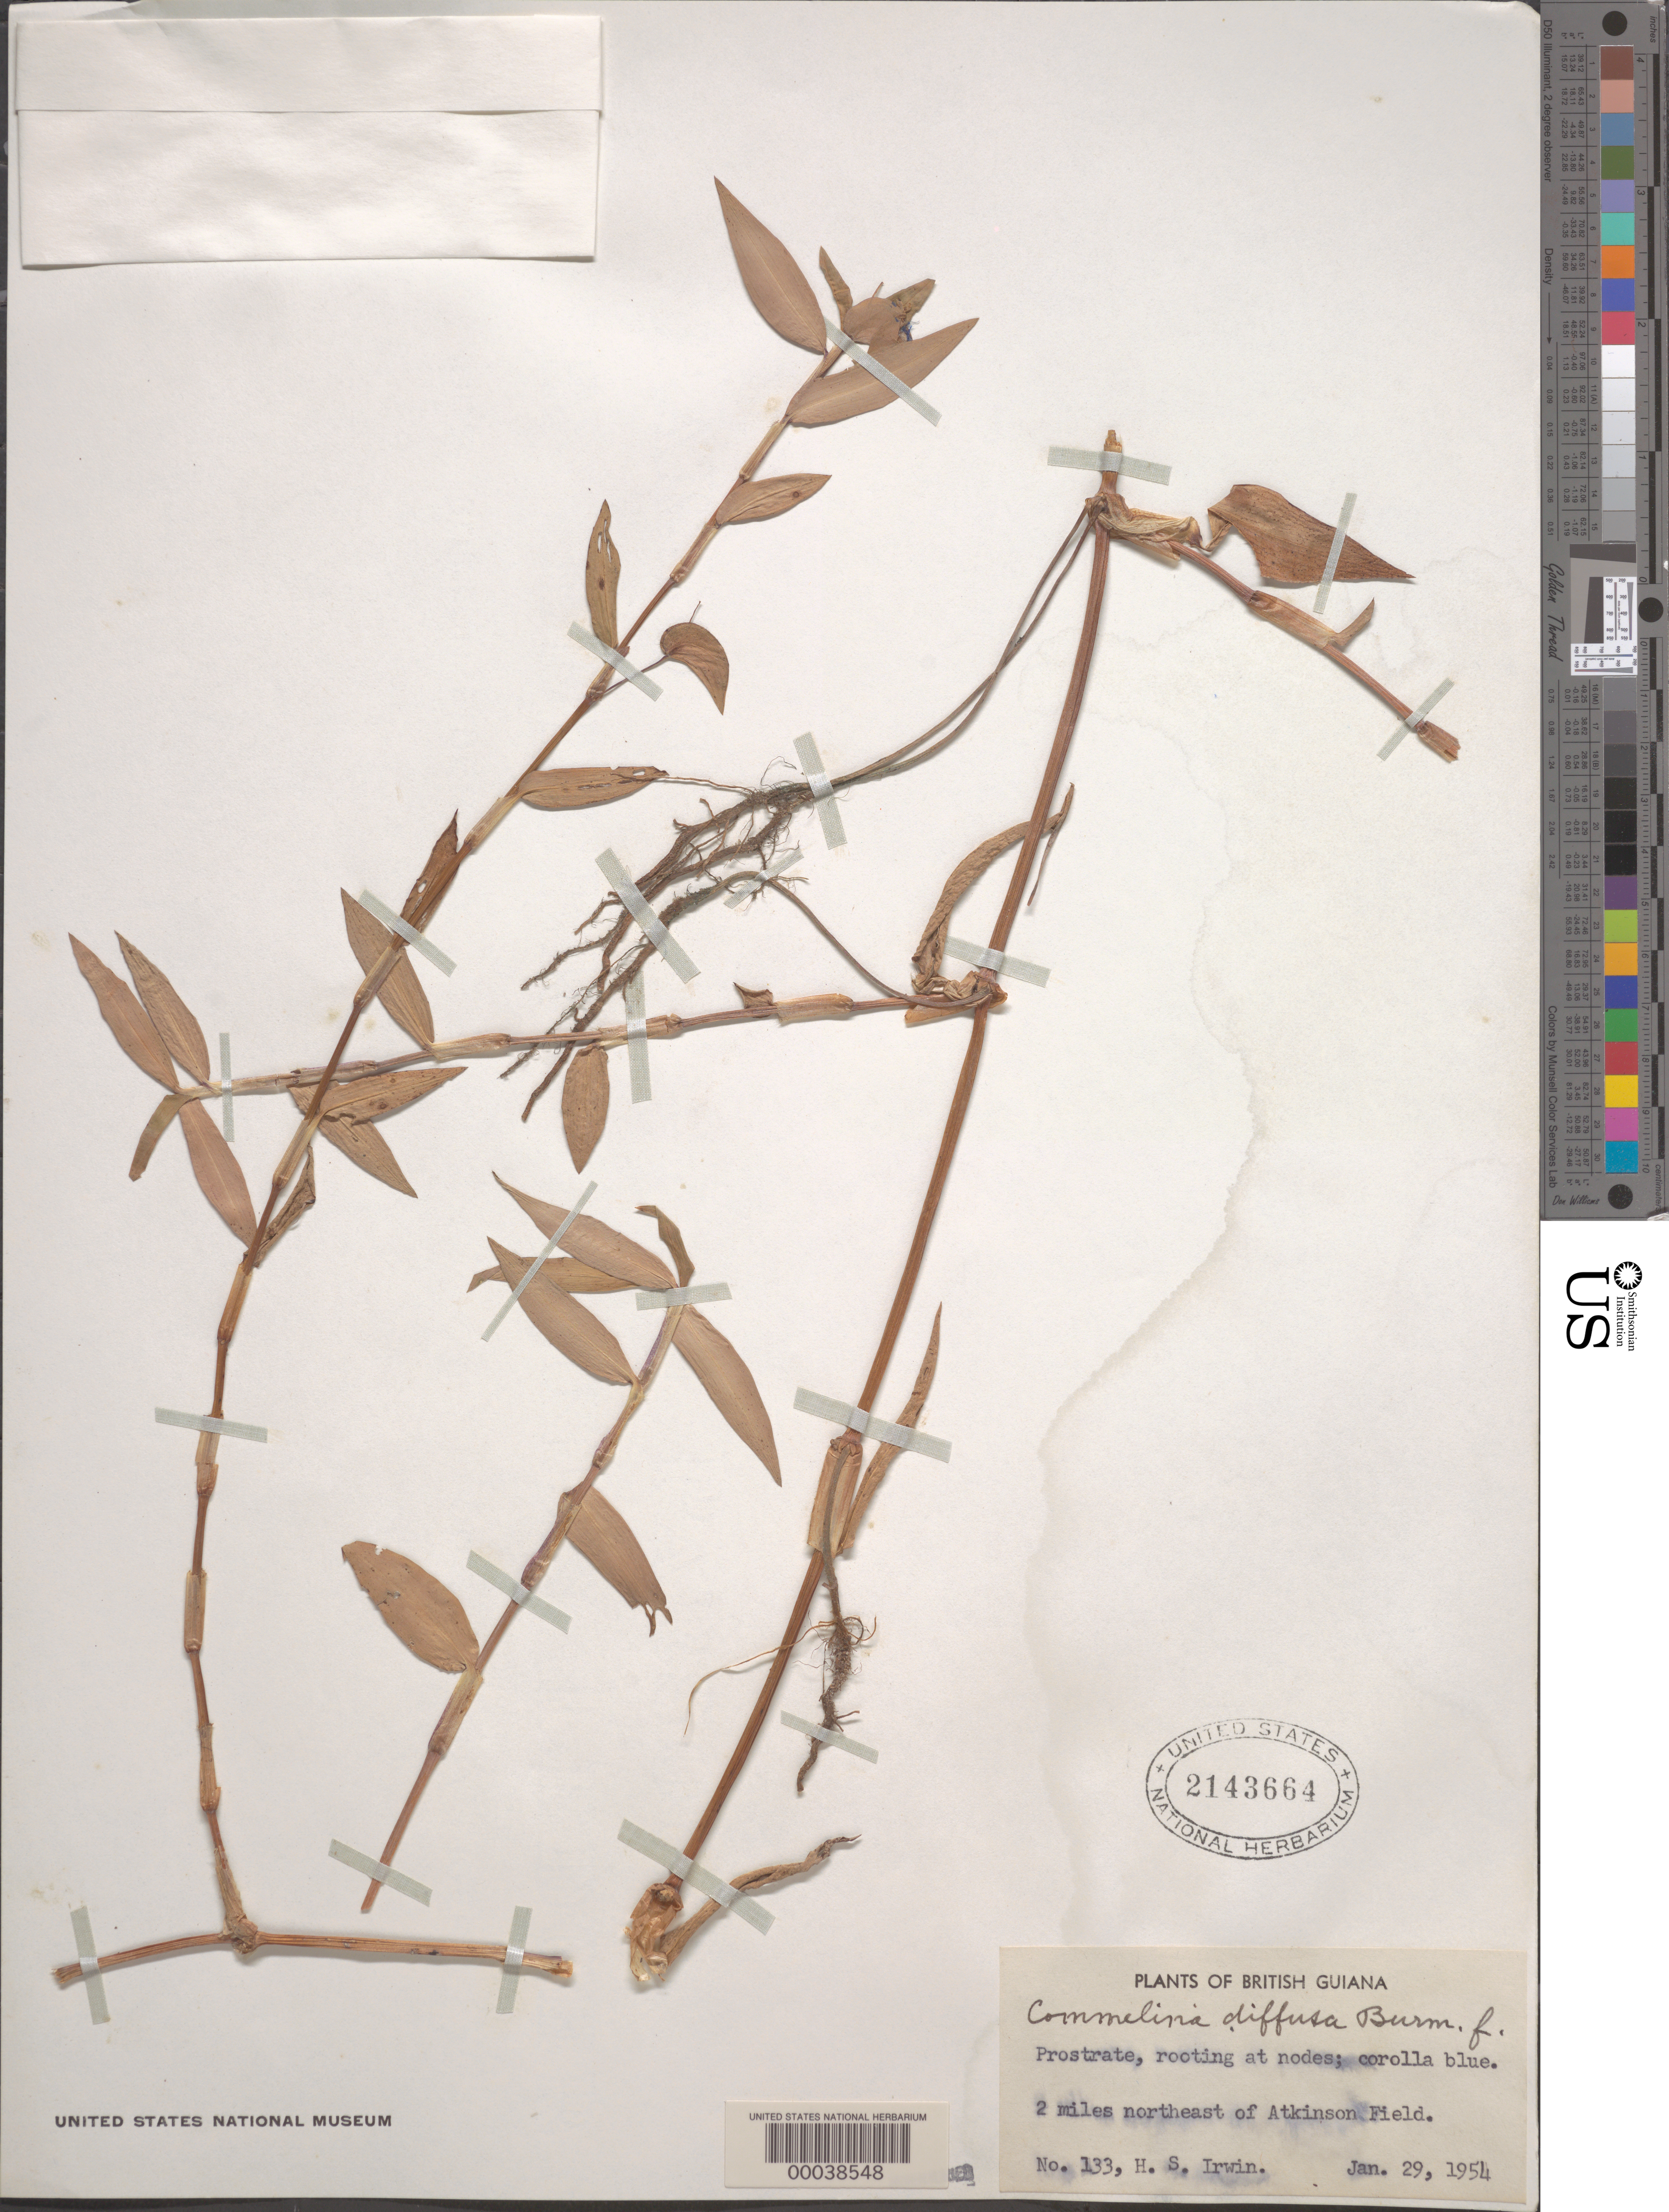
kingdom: Plantae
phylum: Tracheophyta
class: Liliopsida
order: Commelinales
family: Commelinaceae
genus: Commelina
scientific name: Commelina diffusa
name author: Burm. f.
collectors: H. Irwin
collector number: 133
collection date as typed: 29 Jan 1954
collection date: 1954-01-29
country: Guyana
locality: Atkinson field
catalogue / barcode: US 2143664